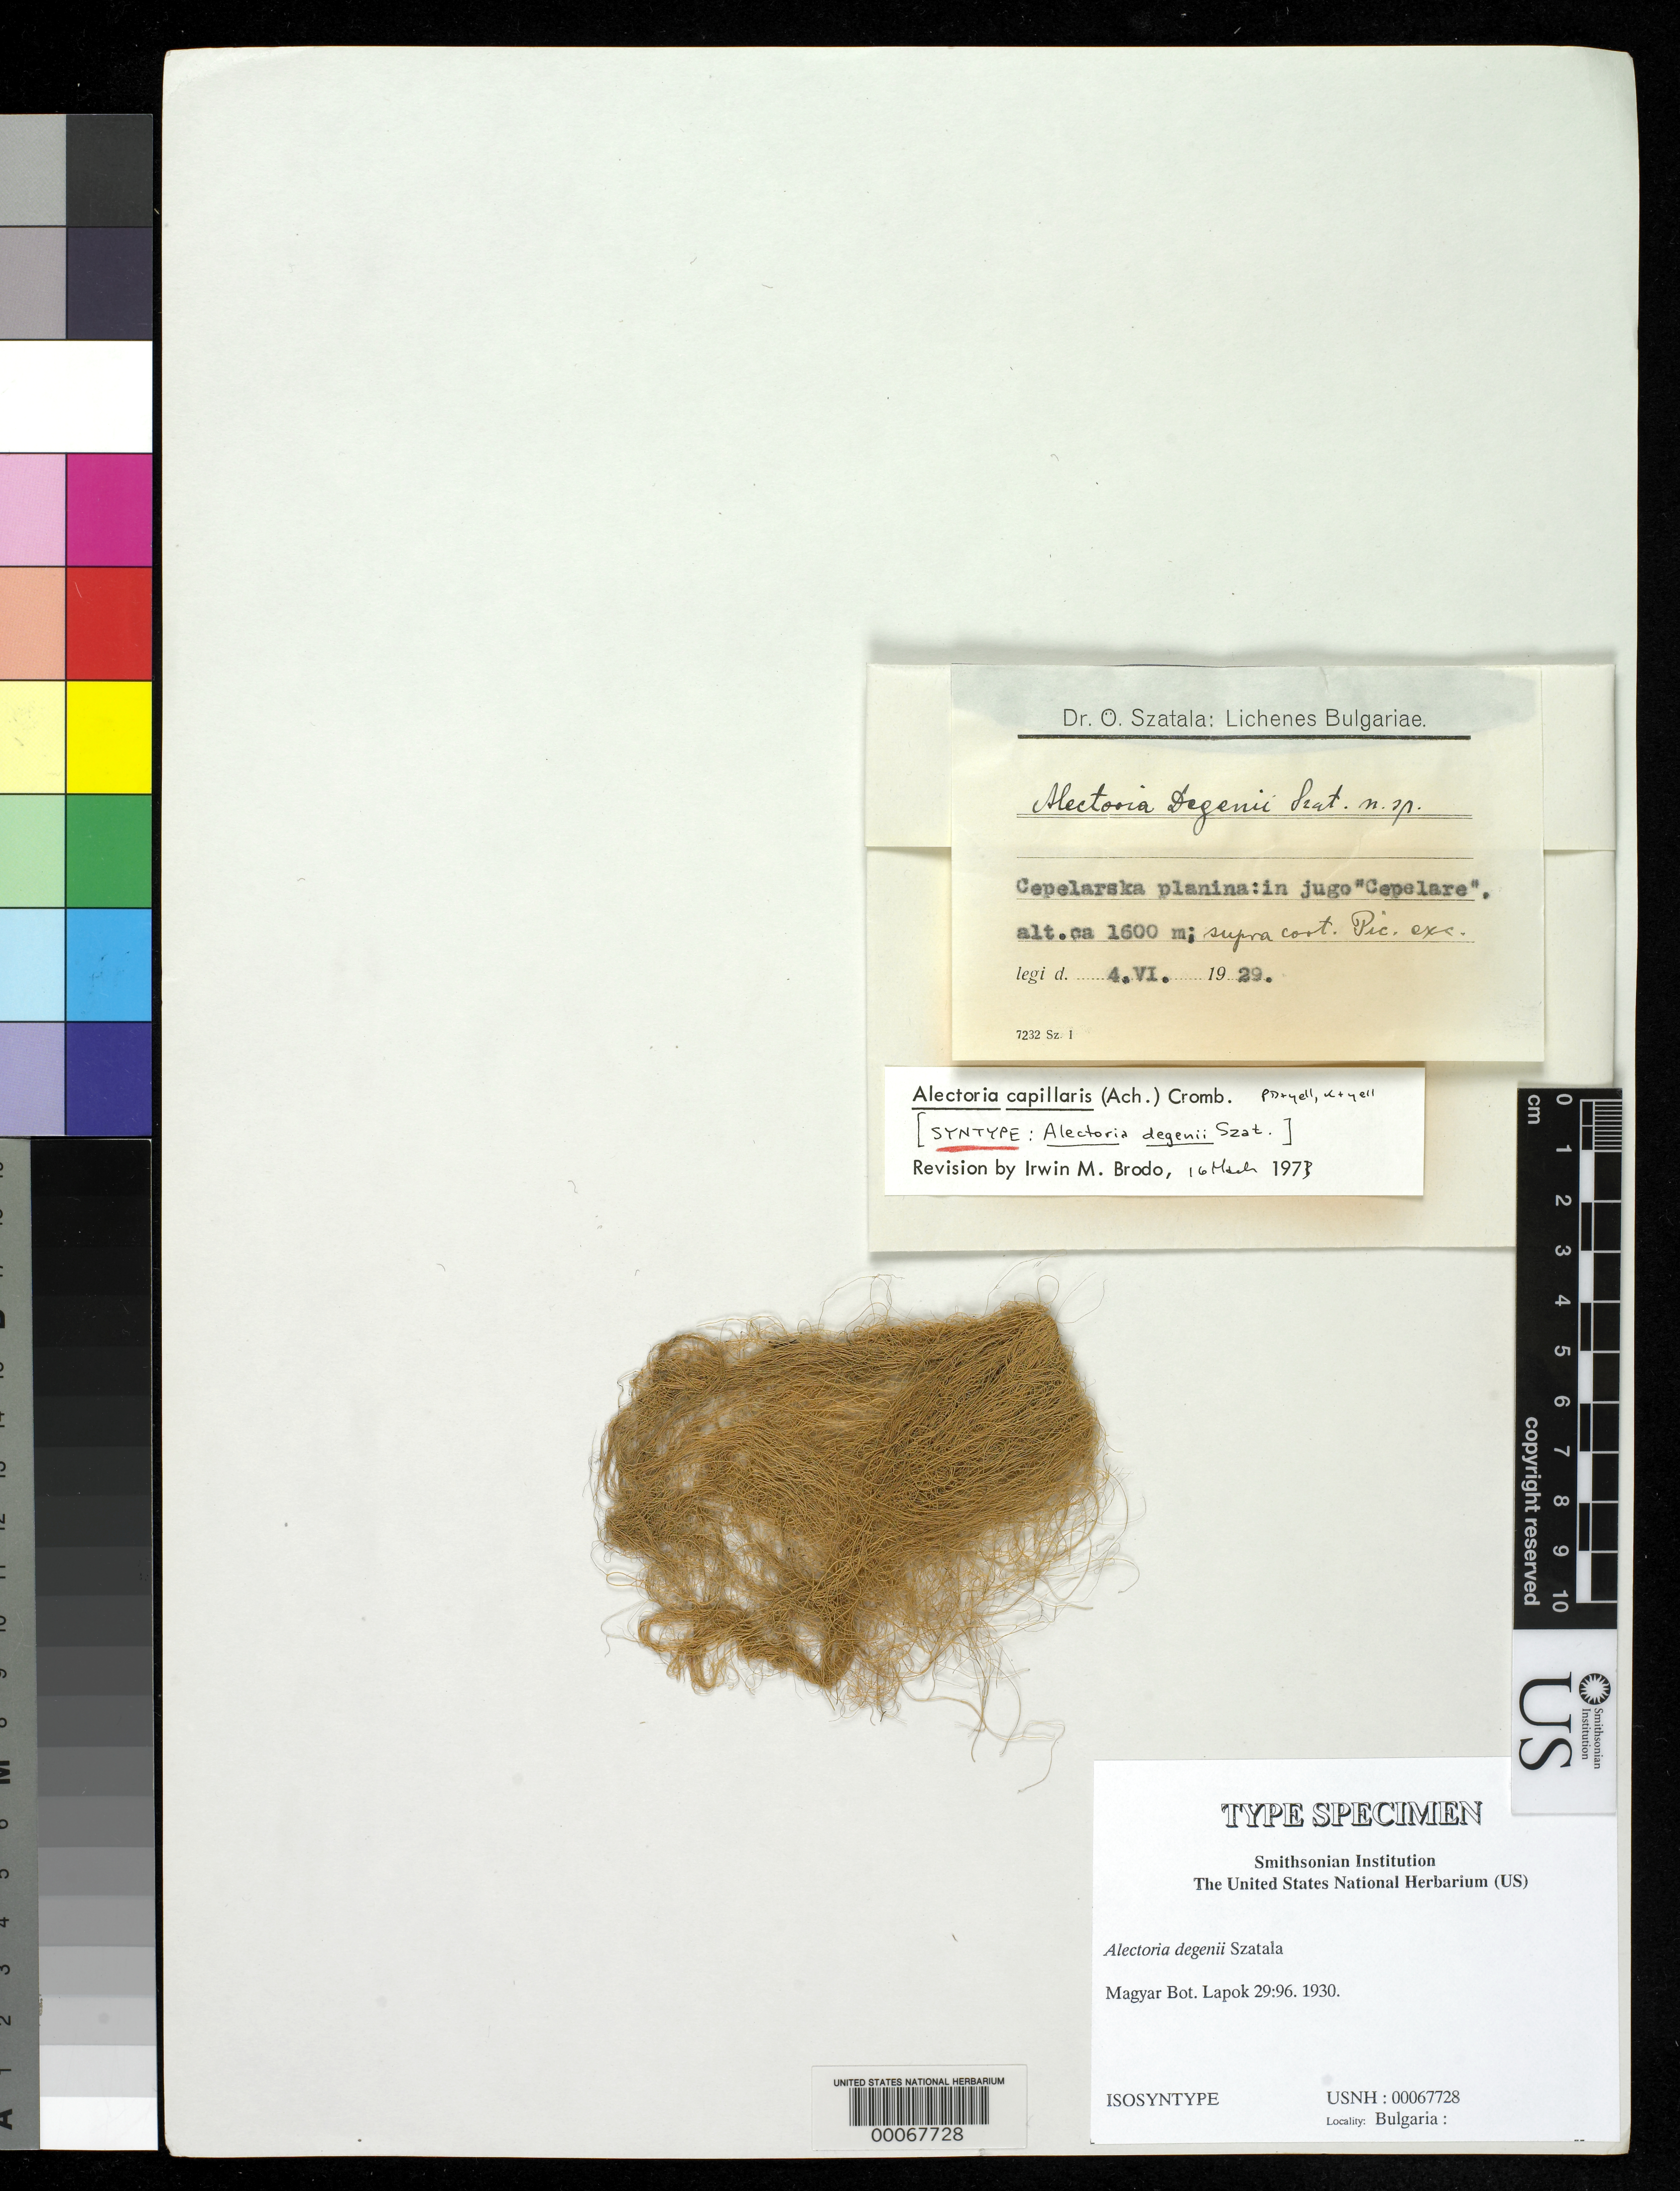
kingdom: Fungi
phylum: Ascomycota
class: Lecanoromycetes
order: Lecanorales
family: Parmeliaceae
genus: Alectoria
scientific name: Alectoria degenii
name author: Szatala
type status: Isosyntype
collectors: Ö. Szatala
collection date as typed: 04 Jun 1929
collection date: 1929-06-04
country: Bulgaria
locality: Cepelarska Planina Cepelare.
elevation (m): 1600